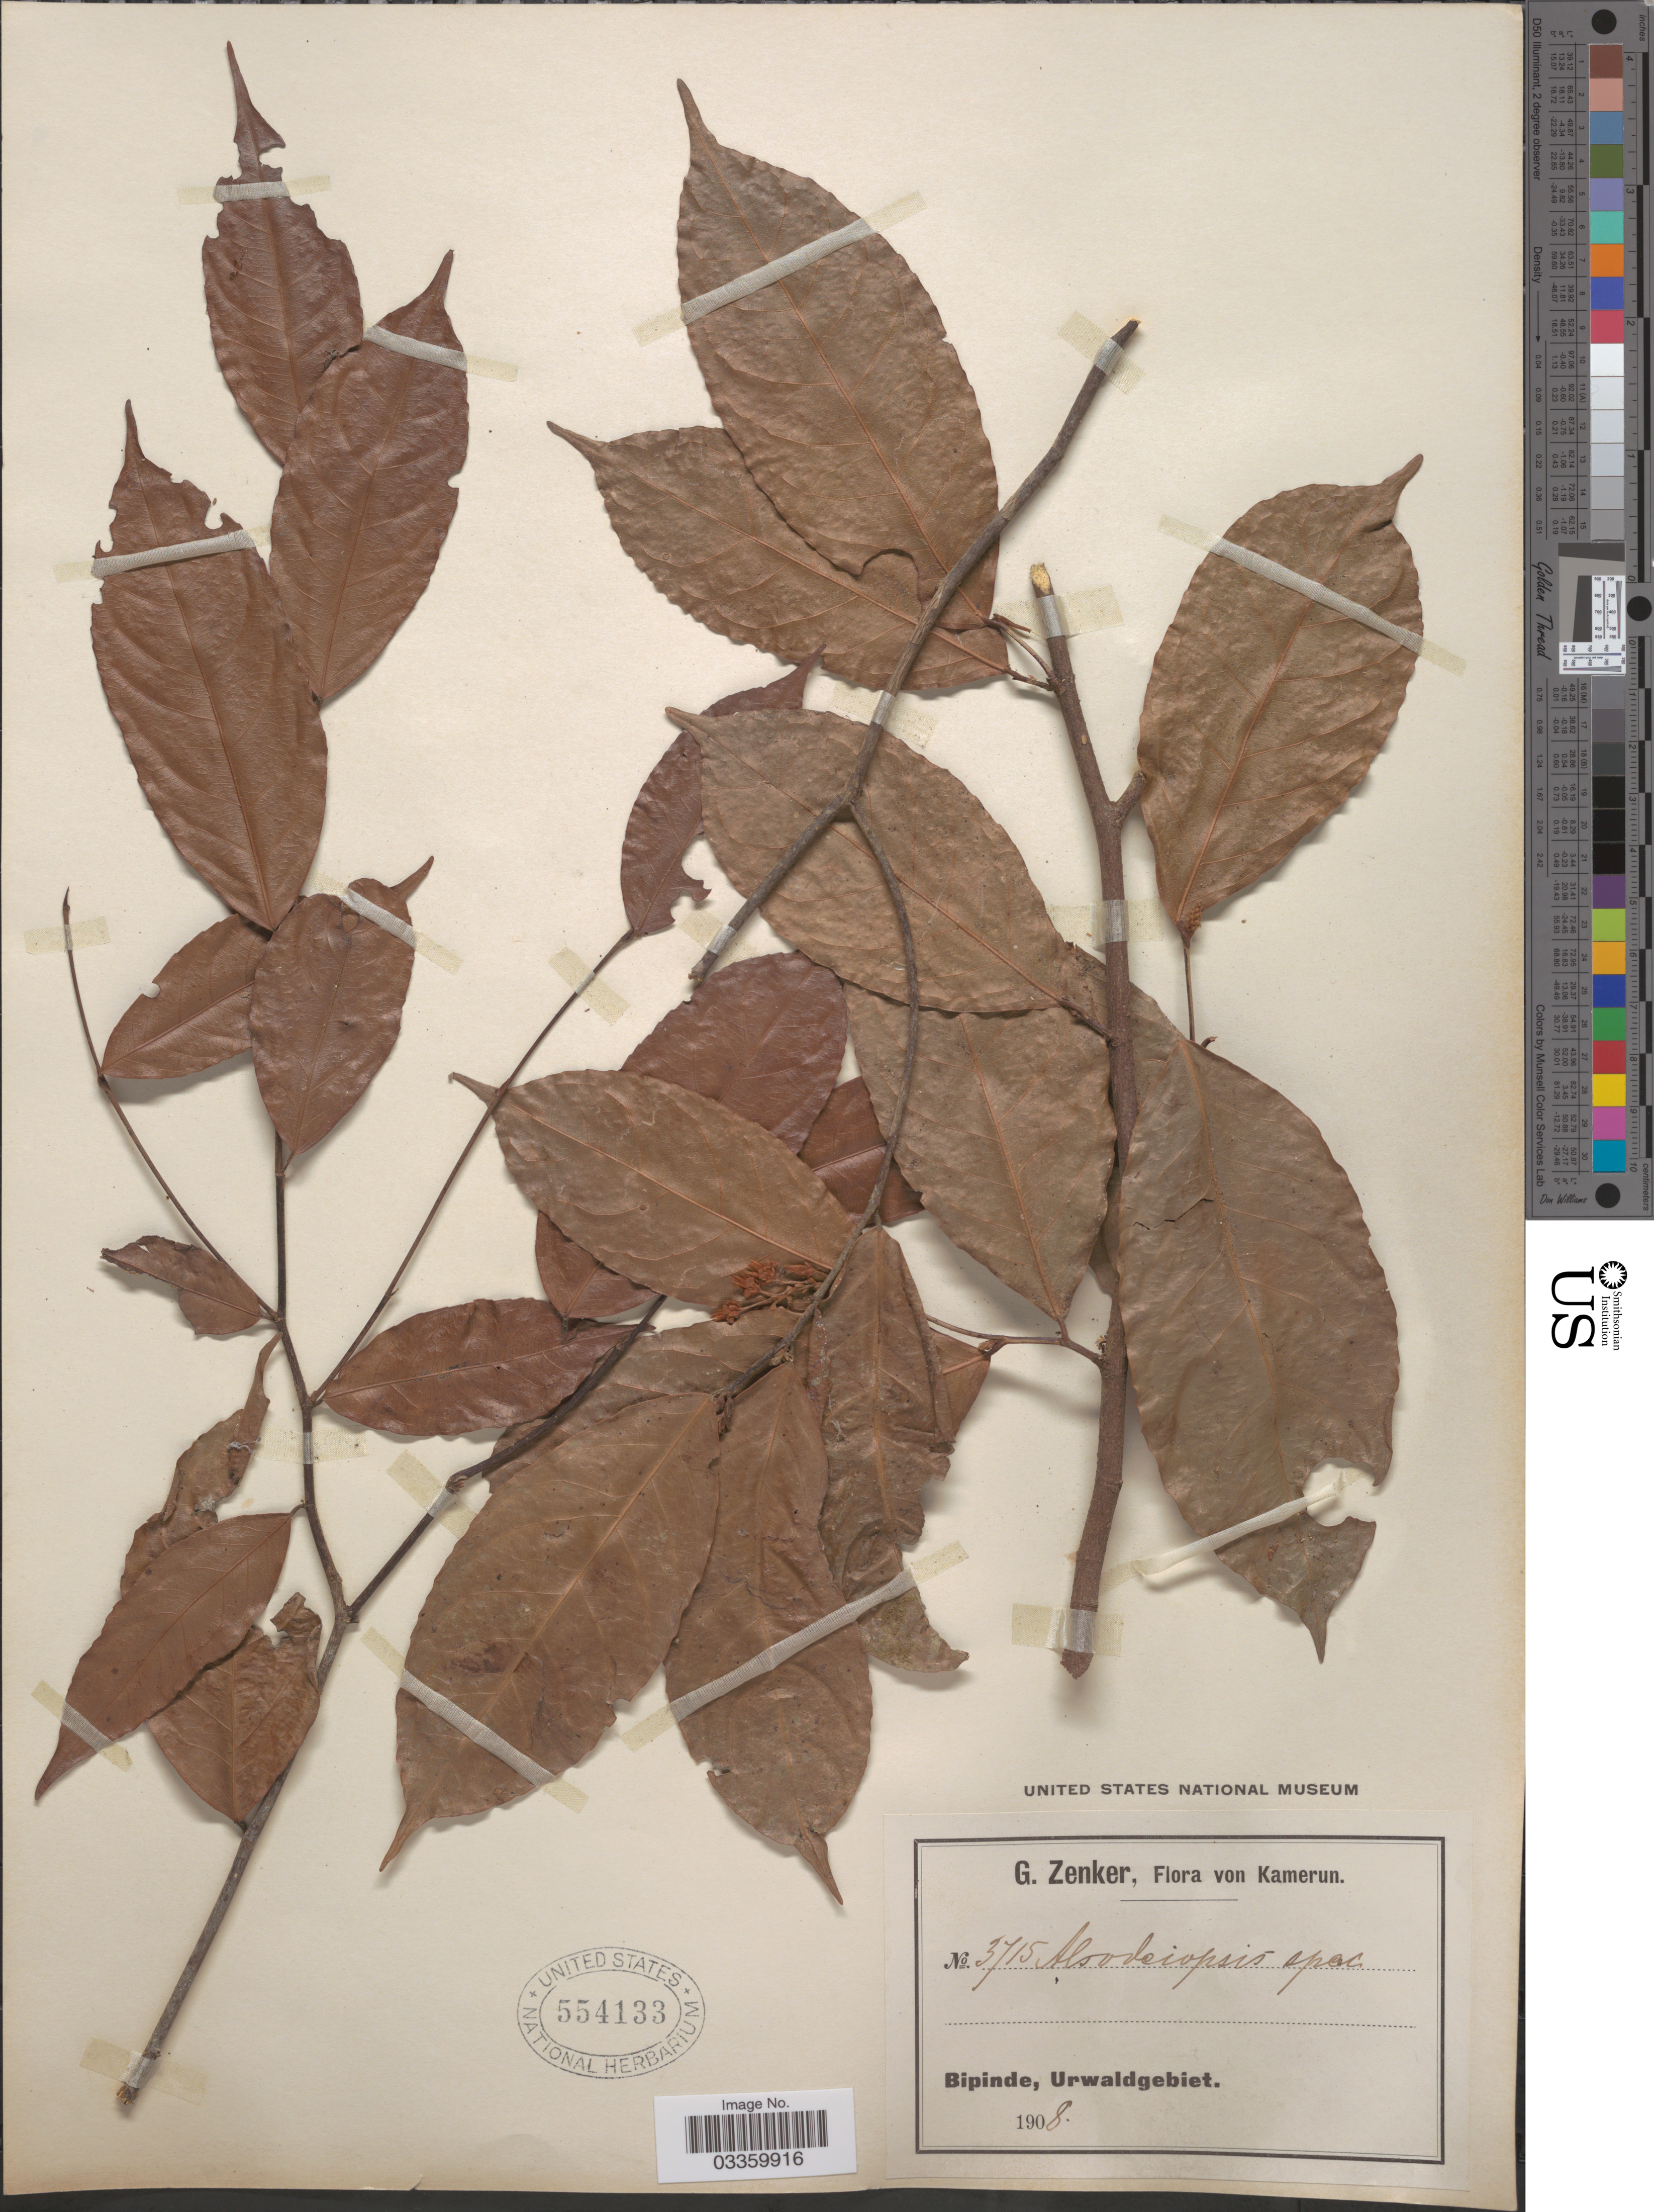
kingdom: Plantae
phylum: Tracheophyta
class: Magnoliopsida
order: Icacinales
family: Icacinaceae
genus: Alsodeiopsis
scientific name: Alsodeiopsis sp.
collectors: G. A. Zenker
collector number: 3715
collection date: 1908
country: Cameroon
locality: Bipinde, Urwaldgebiet.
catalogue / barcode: US 554133